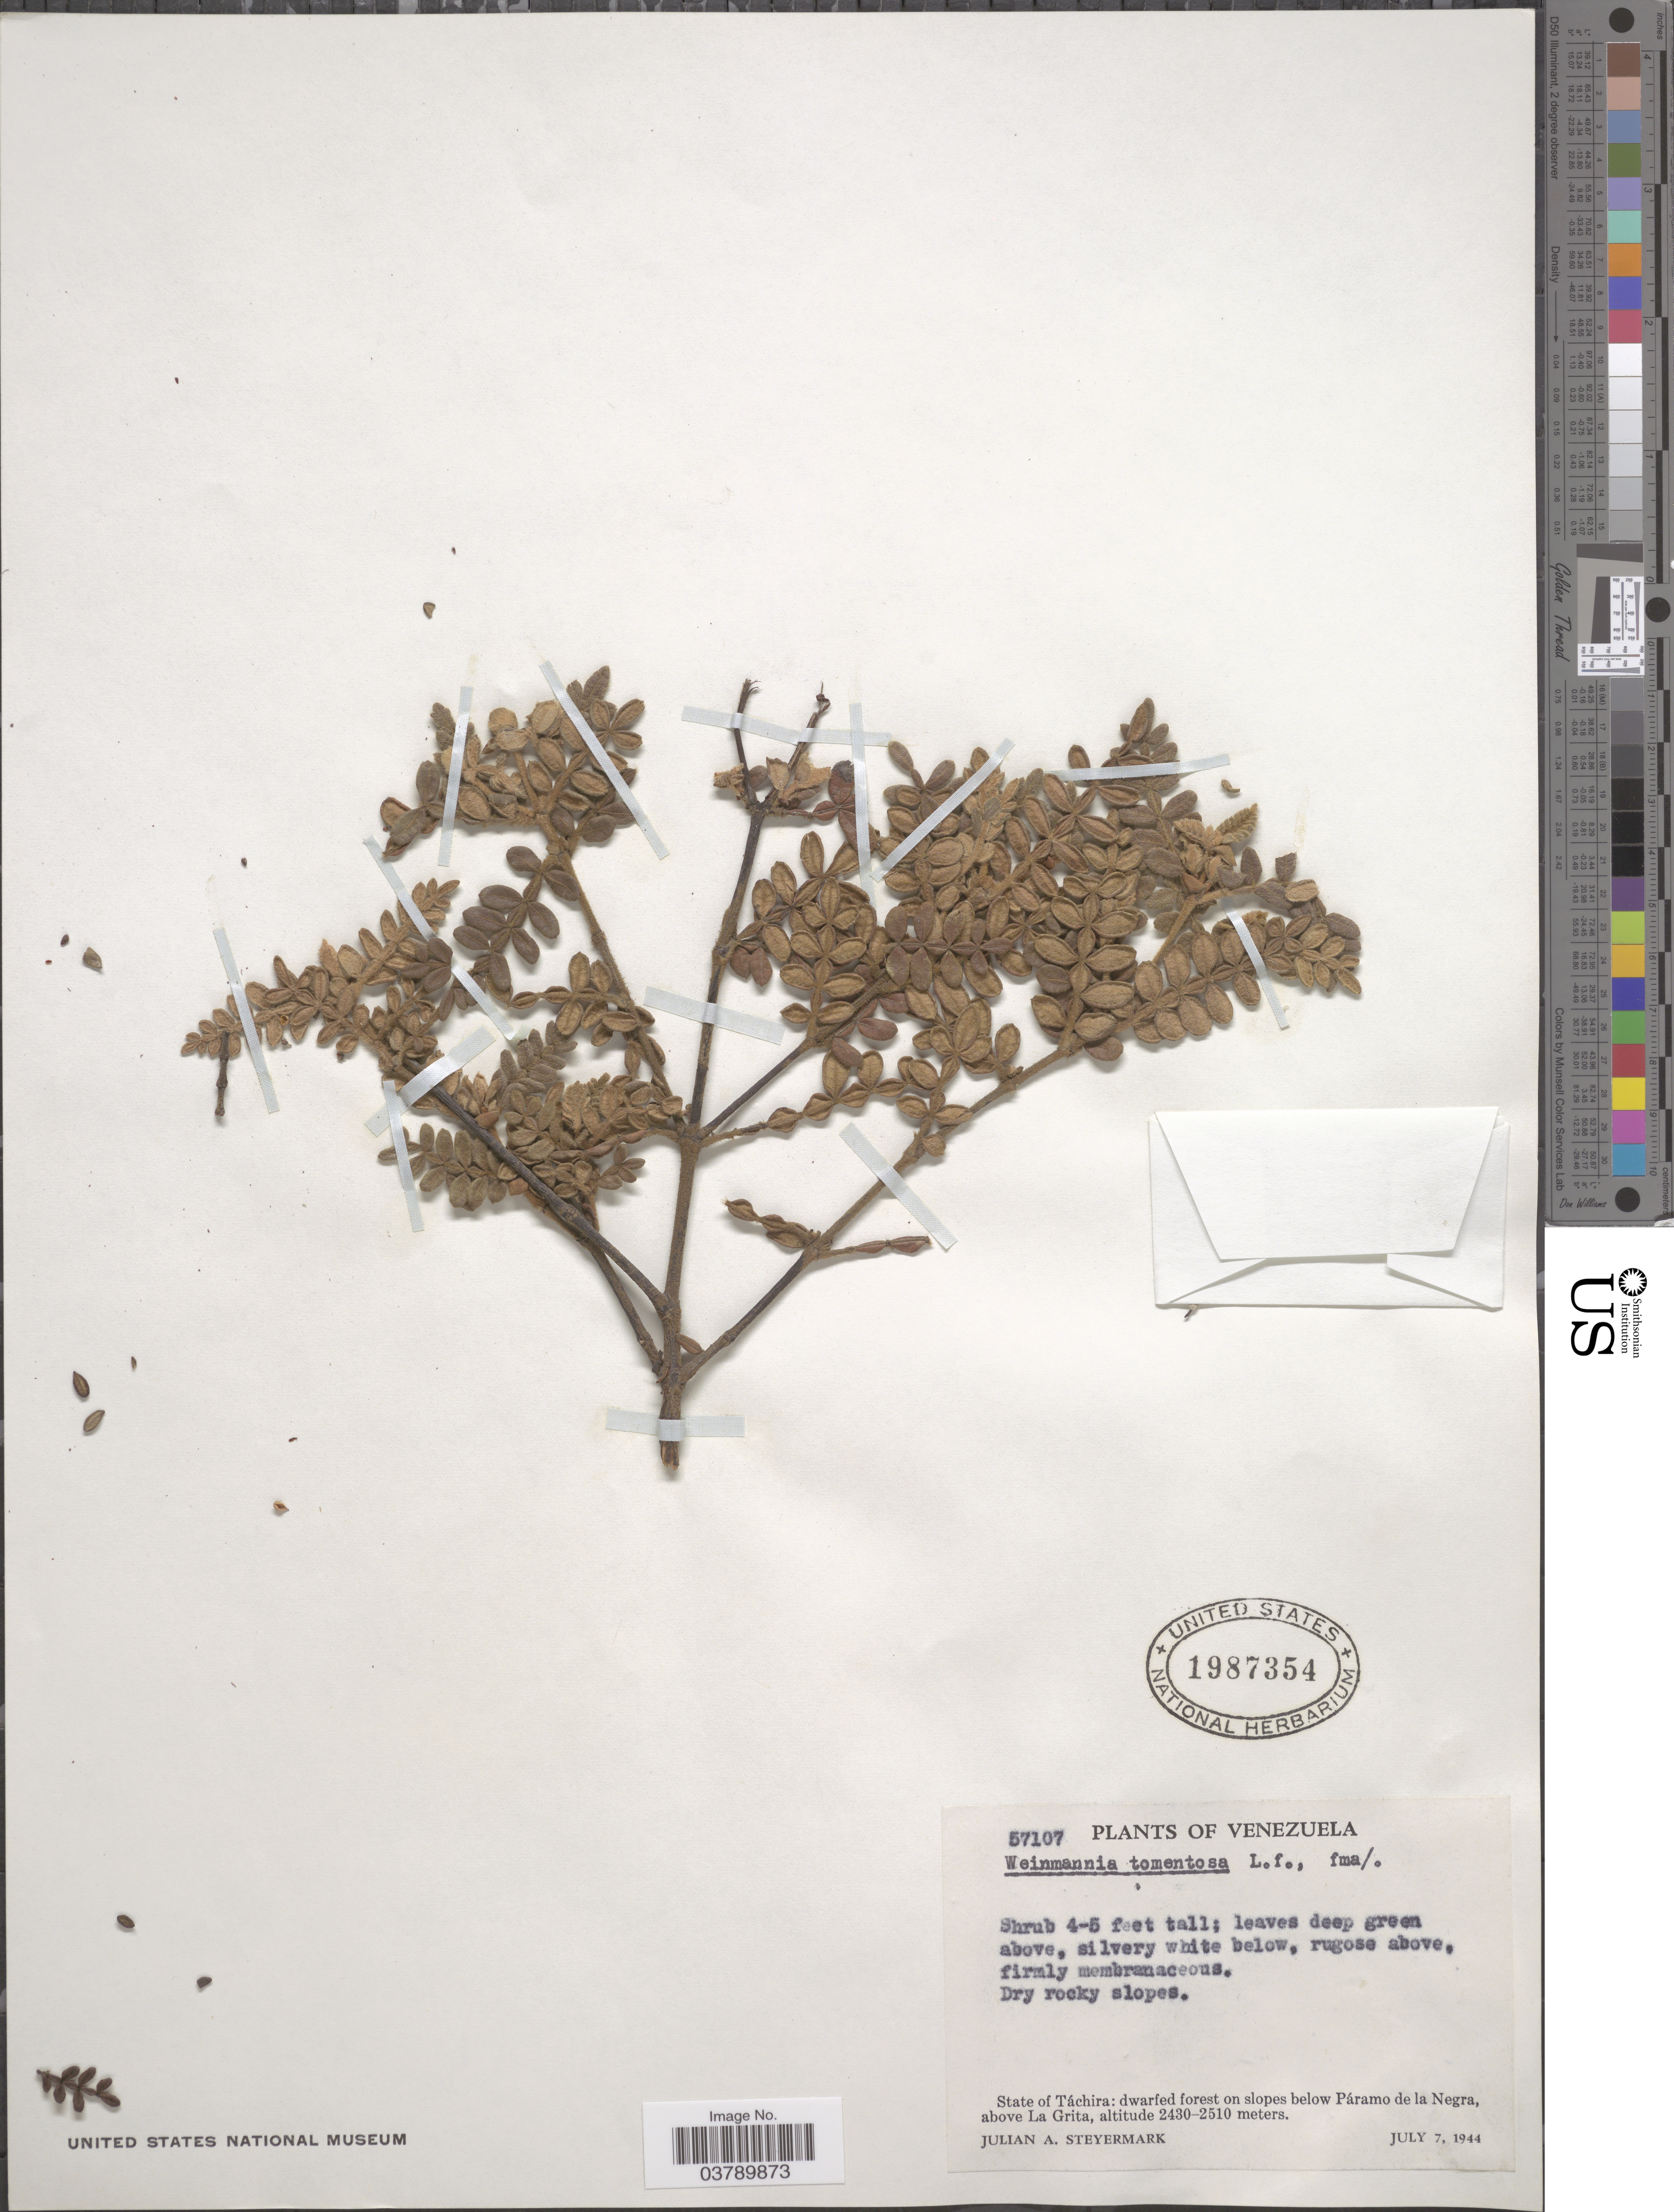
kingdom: Plantae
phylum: Tracheophyta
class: Magnoliopsida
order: Oxalidales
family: Cunoniaceae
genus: Weinmannia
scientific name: Weinmannia tomentosa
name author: L.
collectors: J. Steyermark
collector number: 57107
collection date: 1944-07-07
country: Venezuela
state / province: Tachira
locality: Below Páramo de la Negra, above La Grita.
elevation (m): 2430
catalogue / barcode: US 1987354